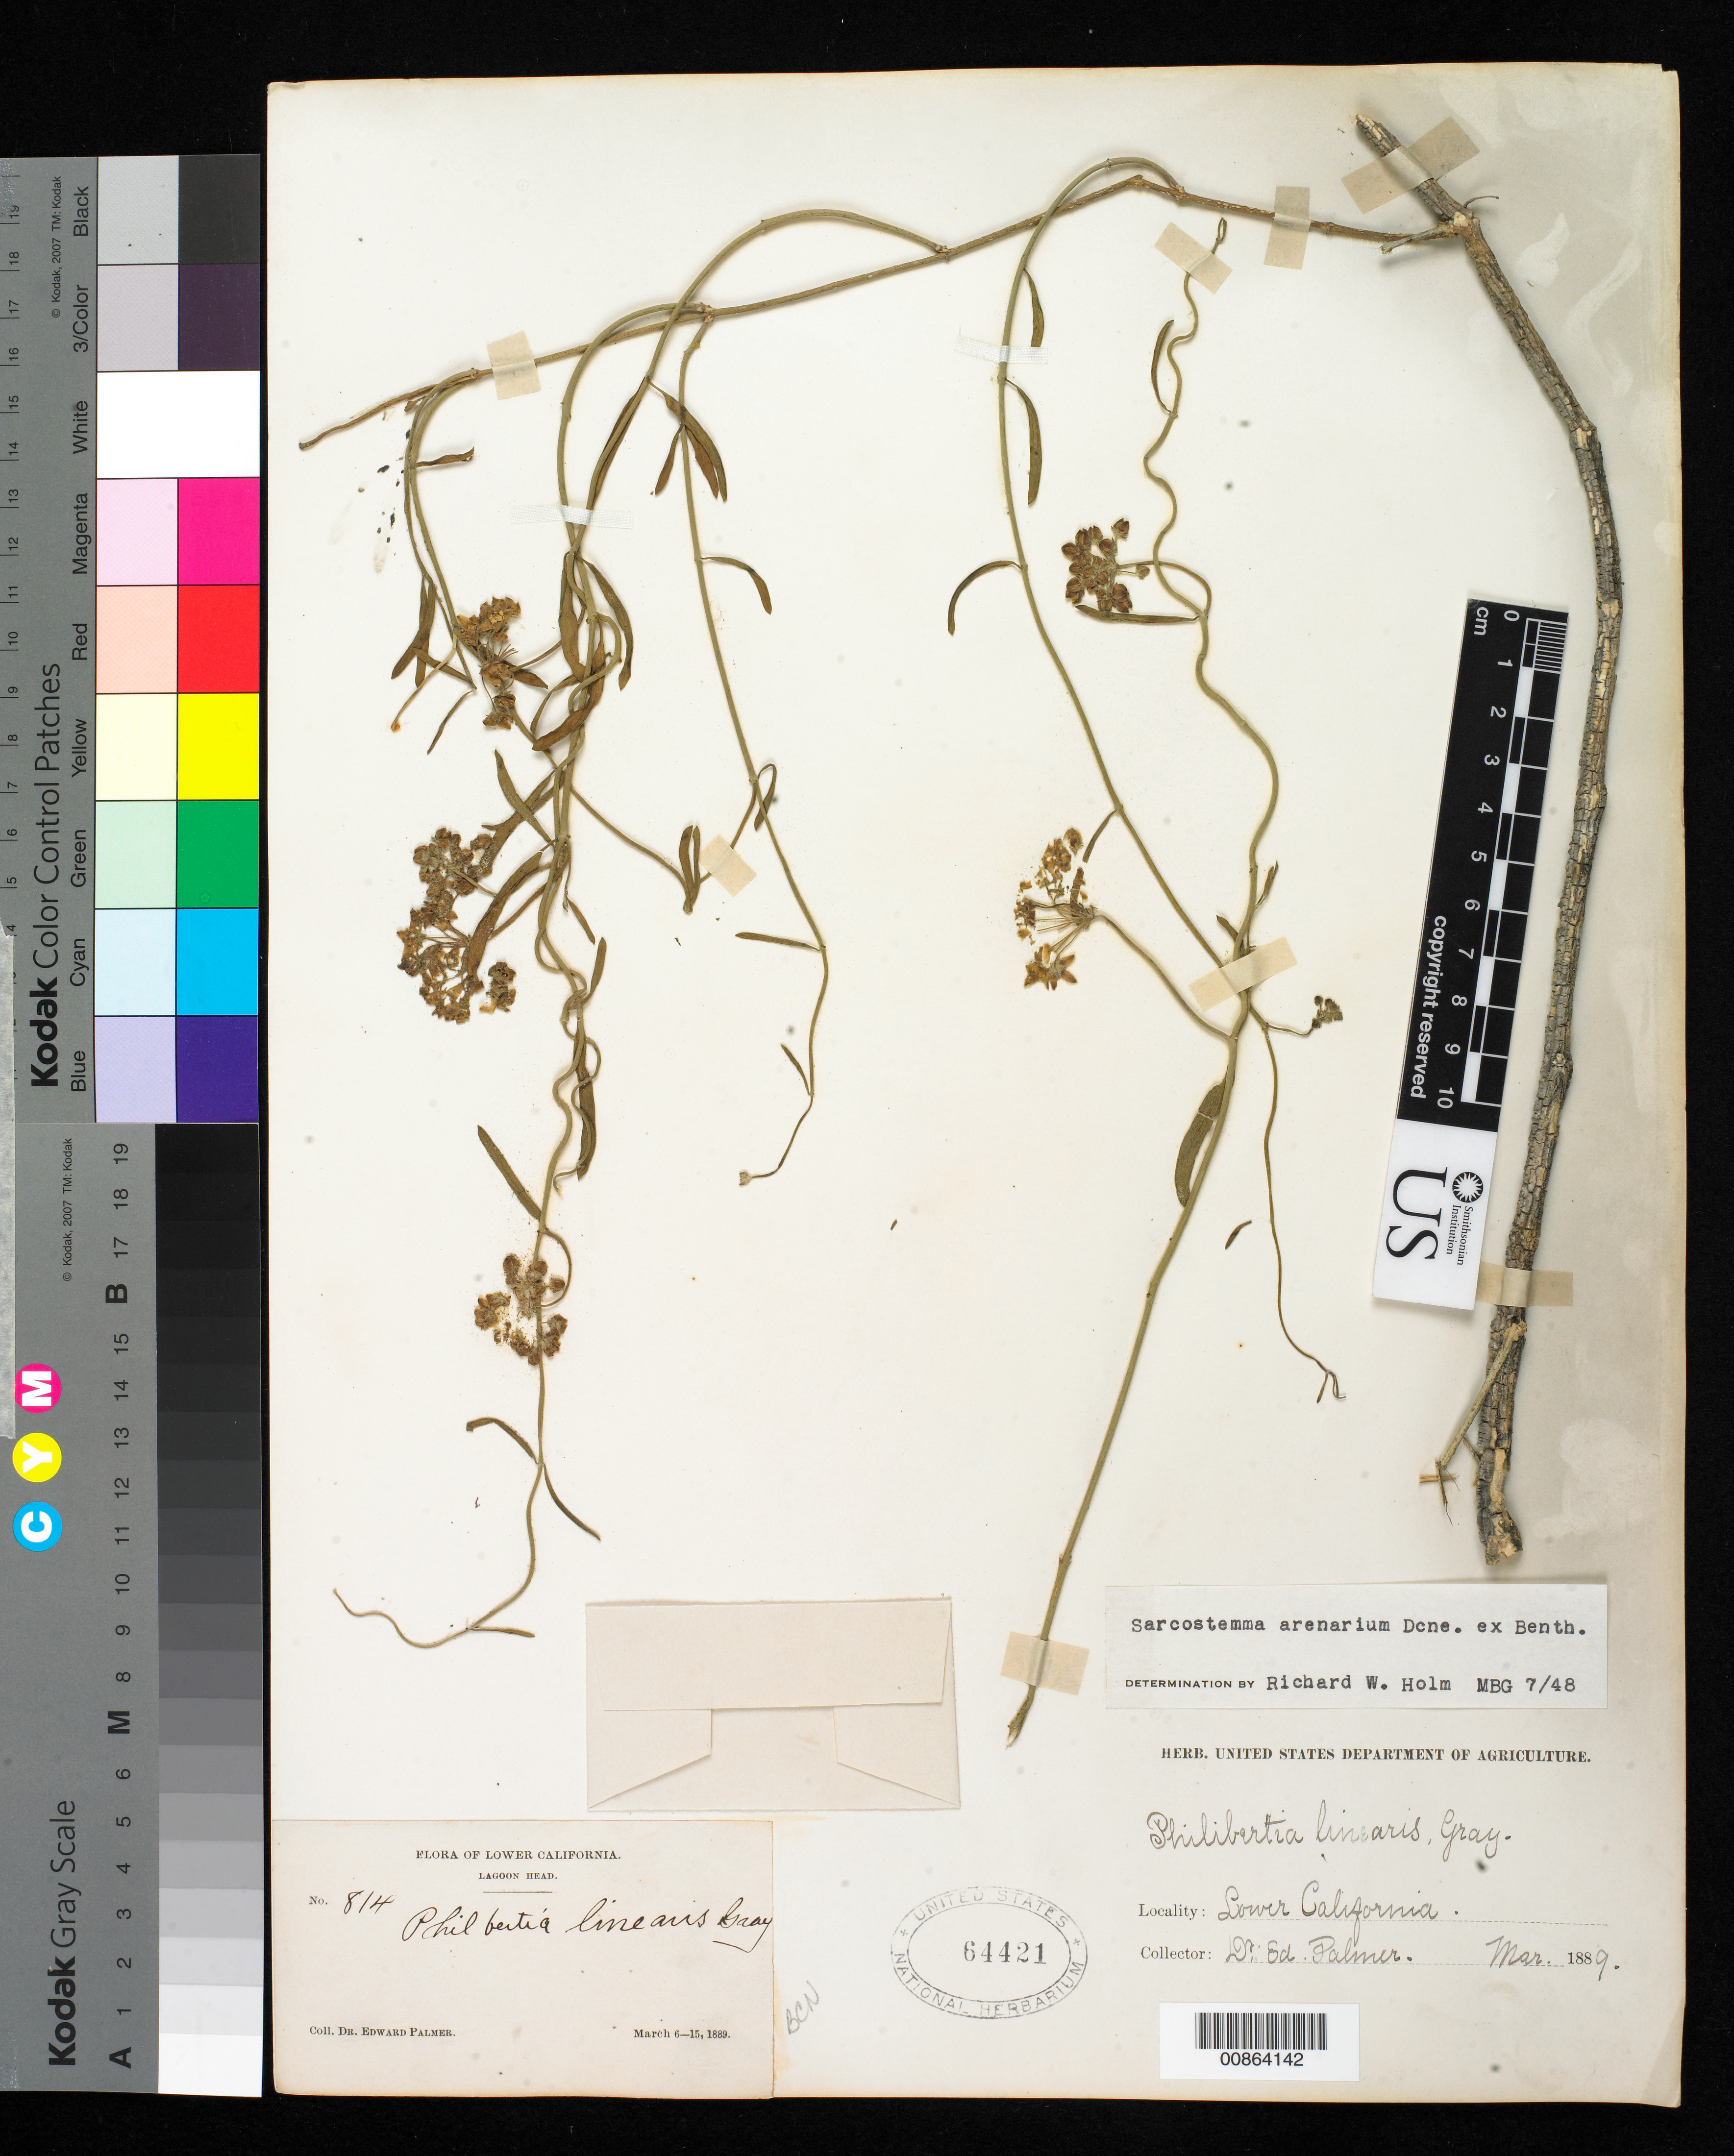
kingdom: Plantae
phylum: Tracheophyta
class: Magnoliopsida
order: Gentianales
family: Apocynaceae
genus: Sarcostemma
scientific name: Sarcostemma arenarium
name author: Decne. ex Benth.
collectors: E. Palmer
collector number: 814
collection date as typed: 06 Mar 1889 to 15 Mar 1889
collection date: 1889-03-06/1889-03-15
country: Mexico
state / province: Baja California Norte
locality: Lower California, Lagoon Head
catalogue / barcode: US 64421